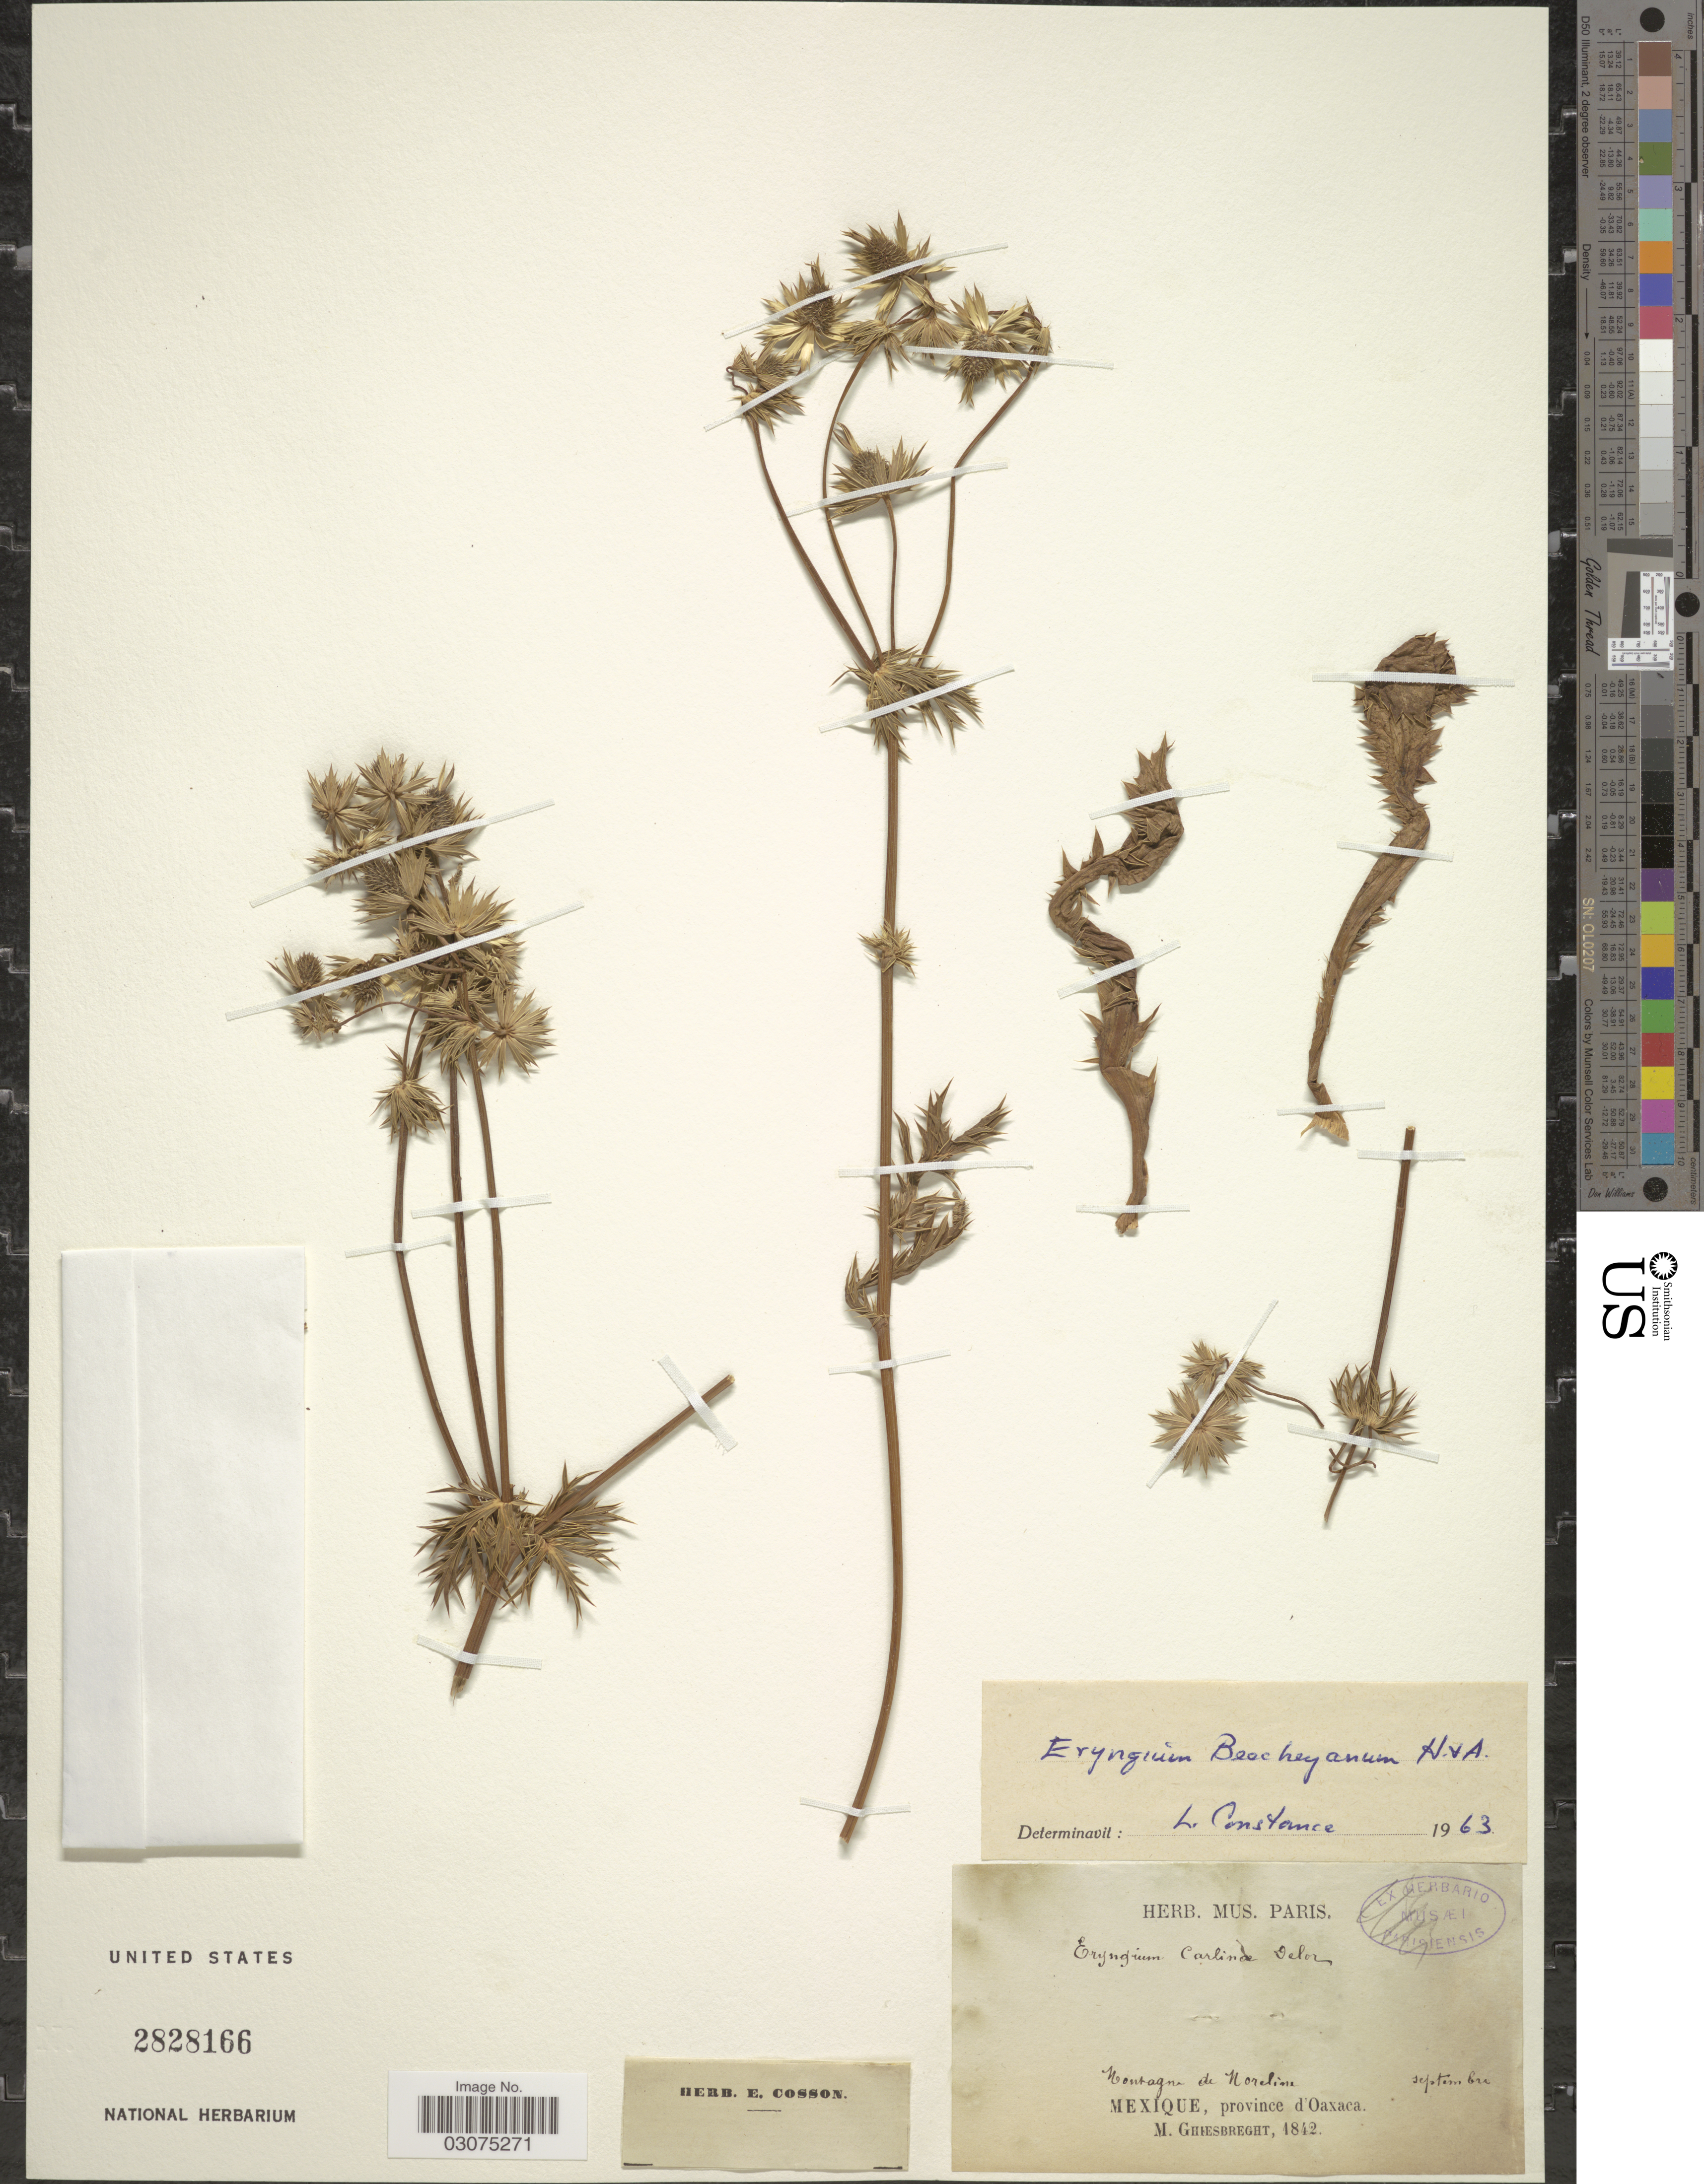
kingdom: Plantae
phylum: Tracheophyta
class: Magnoliopsida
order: Apiales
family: Apiaceae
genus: Eryngium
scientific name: Eryngium beecheyanum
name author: Hook. f. & Arn.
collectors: M. Ghiesbreght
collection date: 1842-09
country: Mexico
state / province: Oaxaca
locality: Montagne de Moreline.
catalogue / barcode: US 2828166